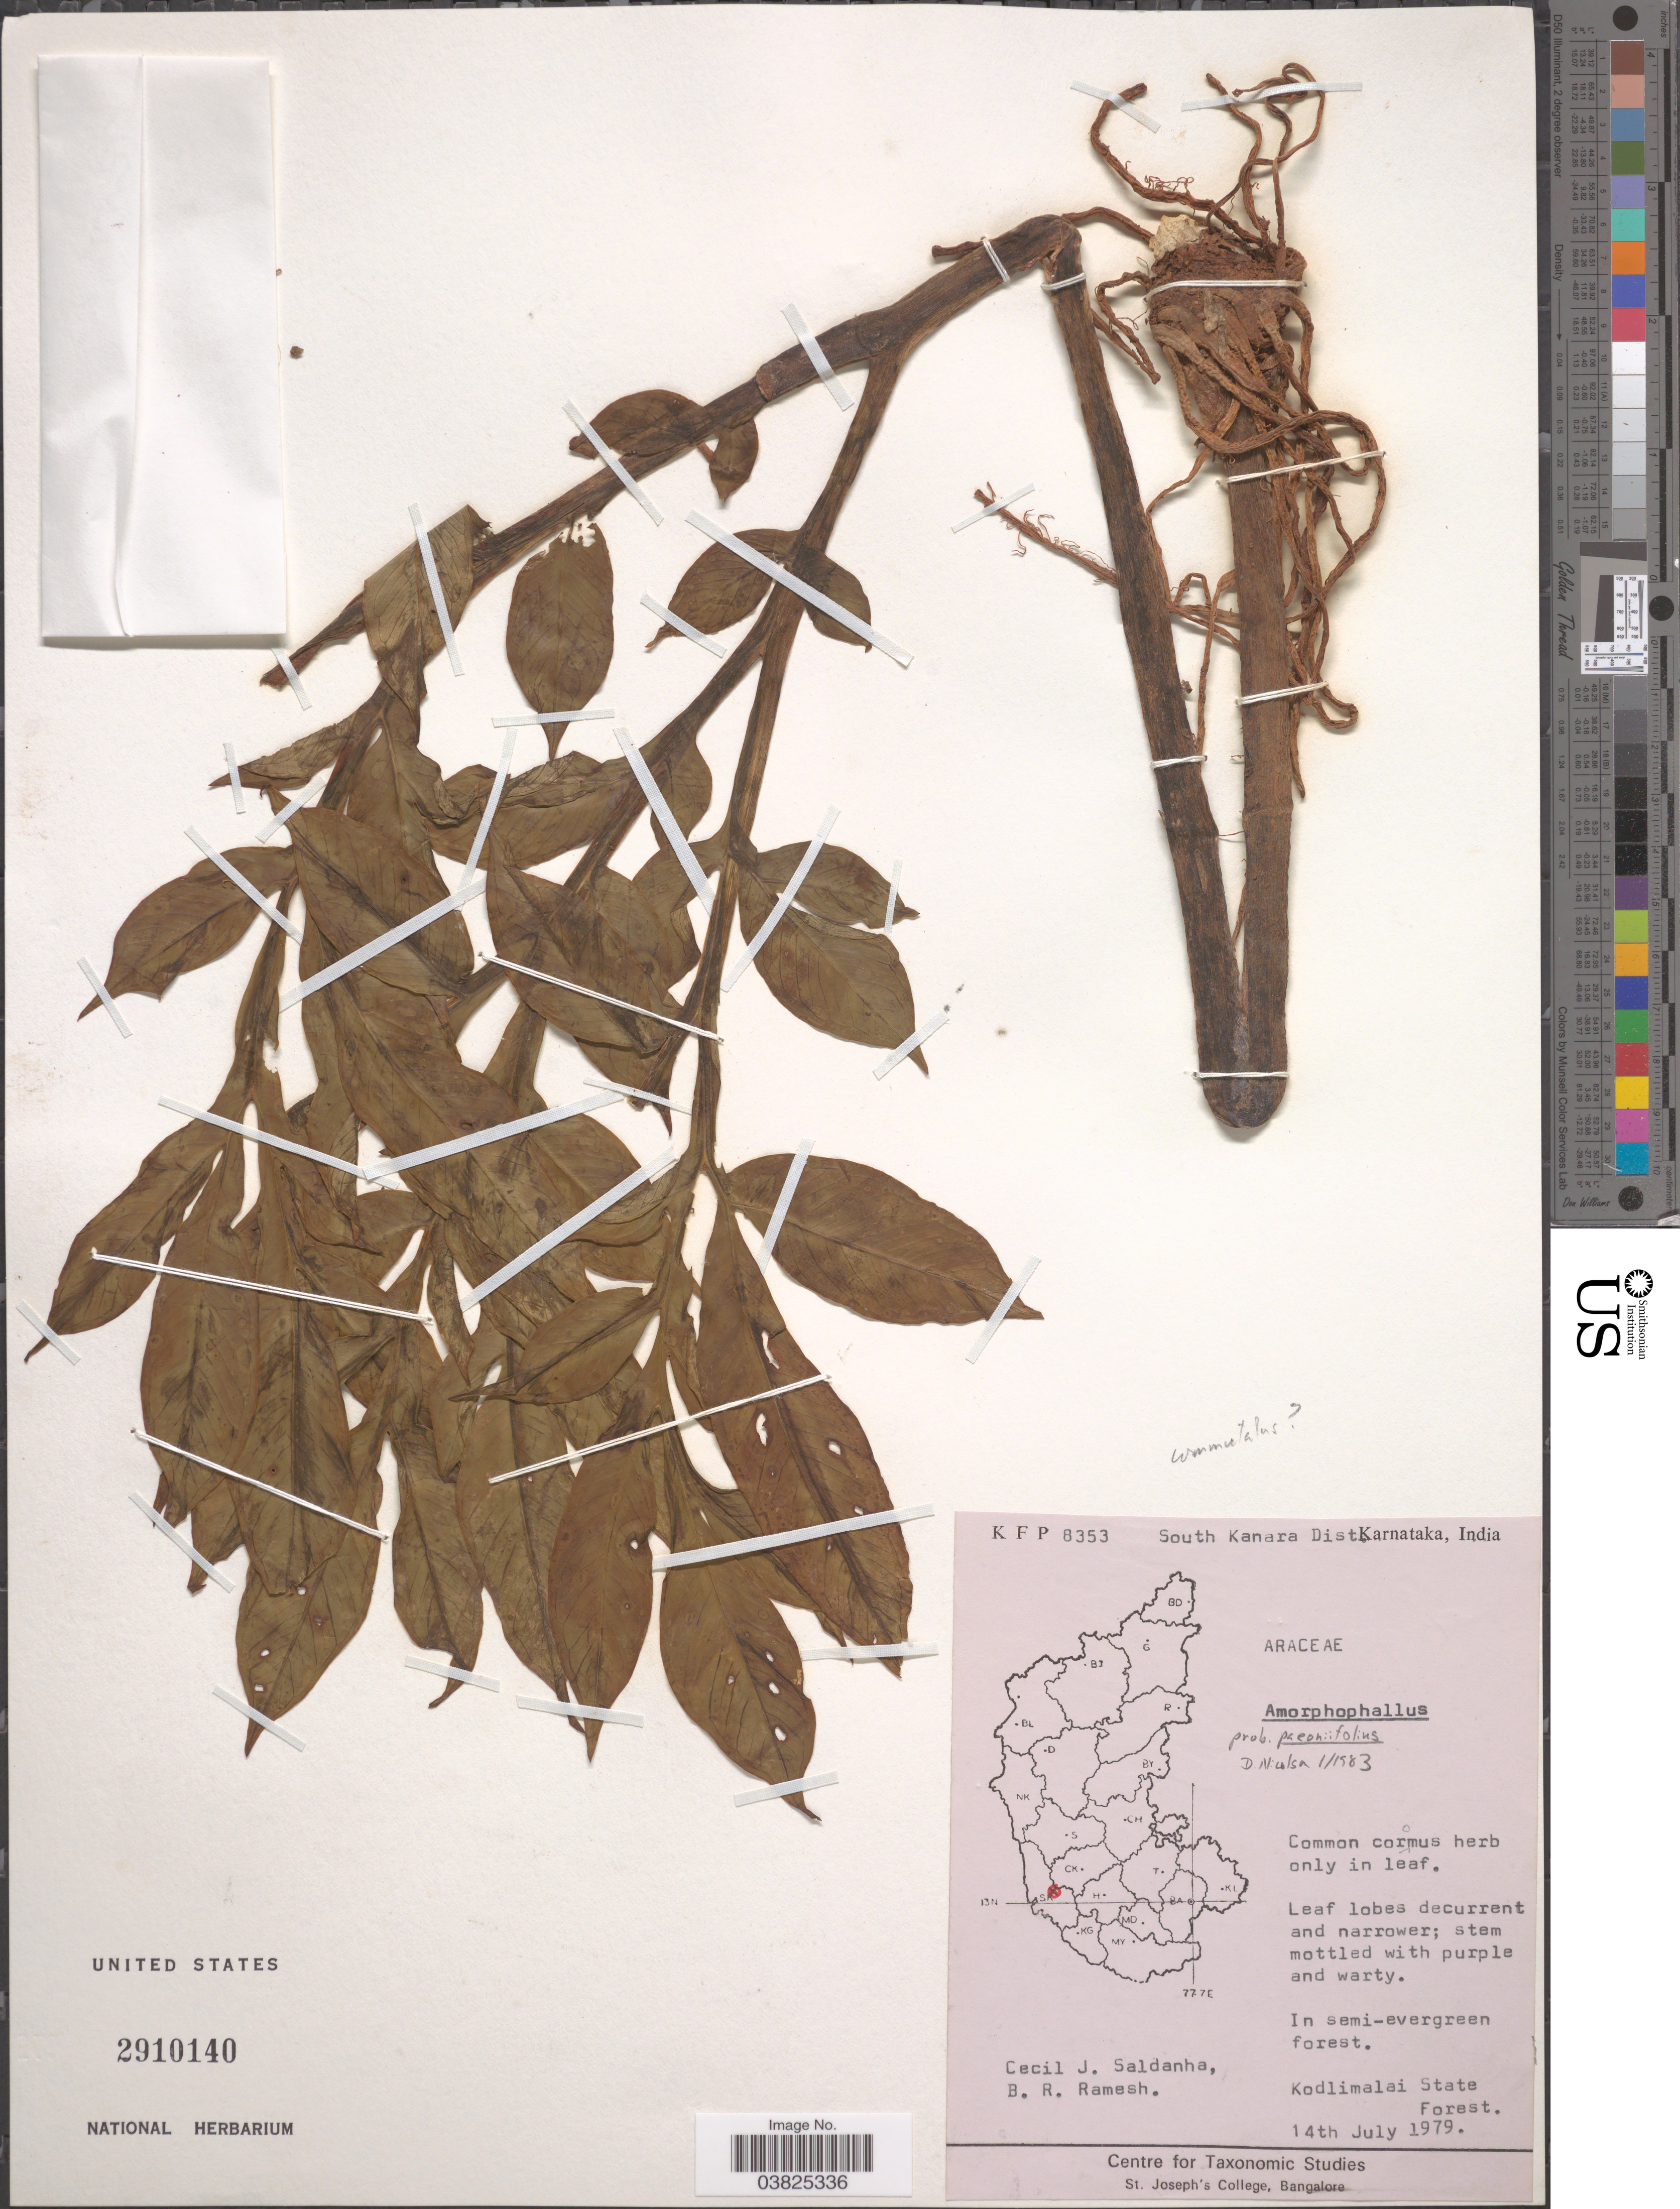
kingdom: Plantae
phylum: Tracheophyta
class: Liliopsida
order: Alismatales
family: Araceae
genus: Amorphophallus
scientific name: Amorphophallus paeoniifolius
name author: (Dennst.) Nicolson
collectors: C. J. Saldanha & B. Ramesh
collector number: KFP 8353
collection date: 1979-07-14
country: India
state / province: Karnataka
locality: South Kanara Dist. Kodlimalai State Forest.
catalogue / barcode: US 2910140